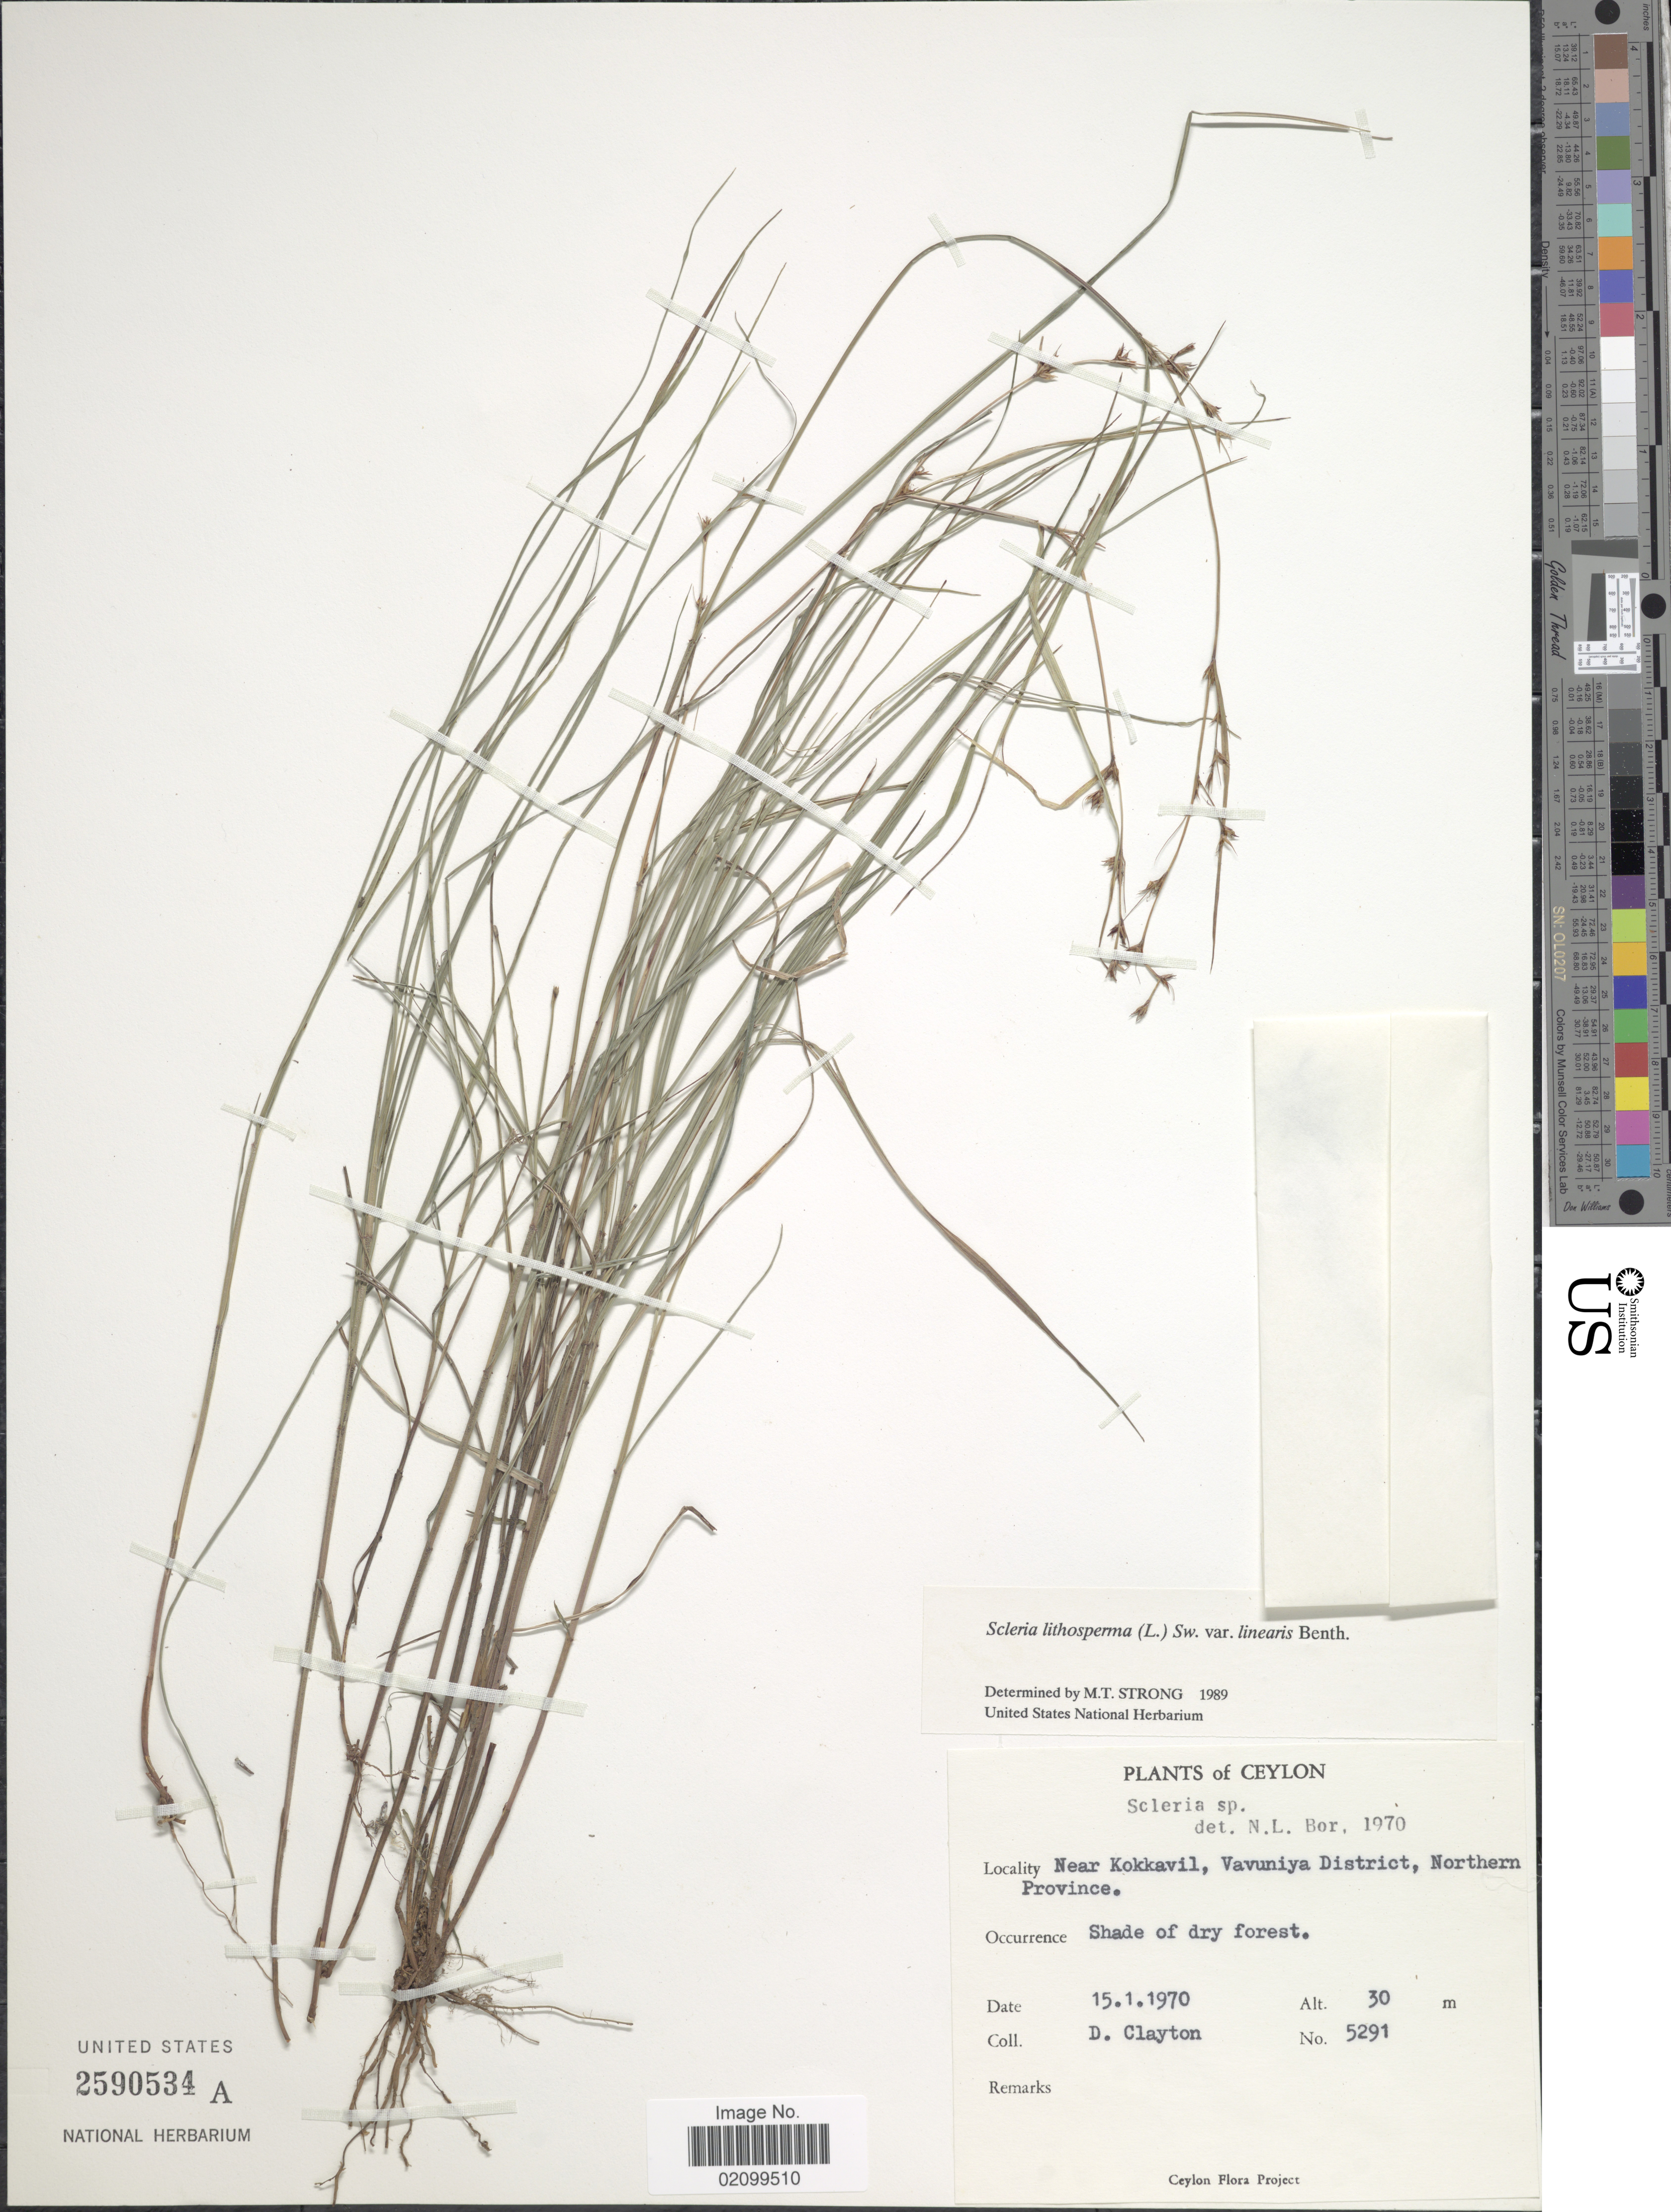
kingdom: Plantae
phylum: Tracheophyta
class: Liliopsida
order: Poales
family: Cyperaceae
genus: Scleria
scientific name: Scleria lithosperma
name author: (L.) Sw.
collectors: D. Clayton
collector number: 5291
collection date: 1970-01-15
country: Sri Lanka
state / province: Northern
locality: Ceylon. Near Kokkavil, Vavuniya District, Northern Province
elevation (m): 30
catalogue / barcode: US 2590534A